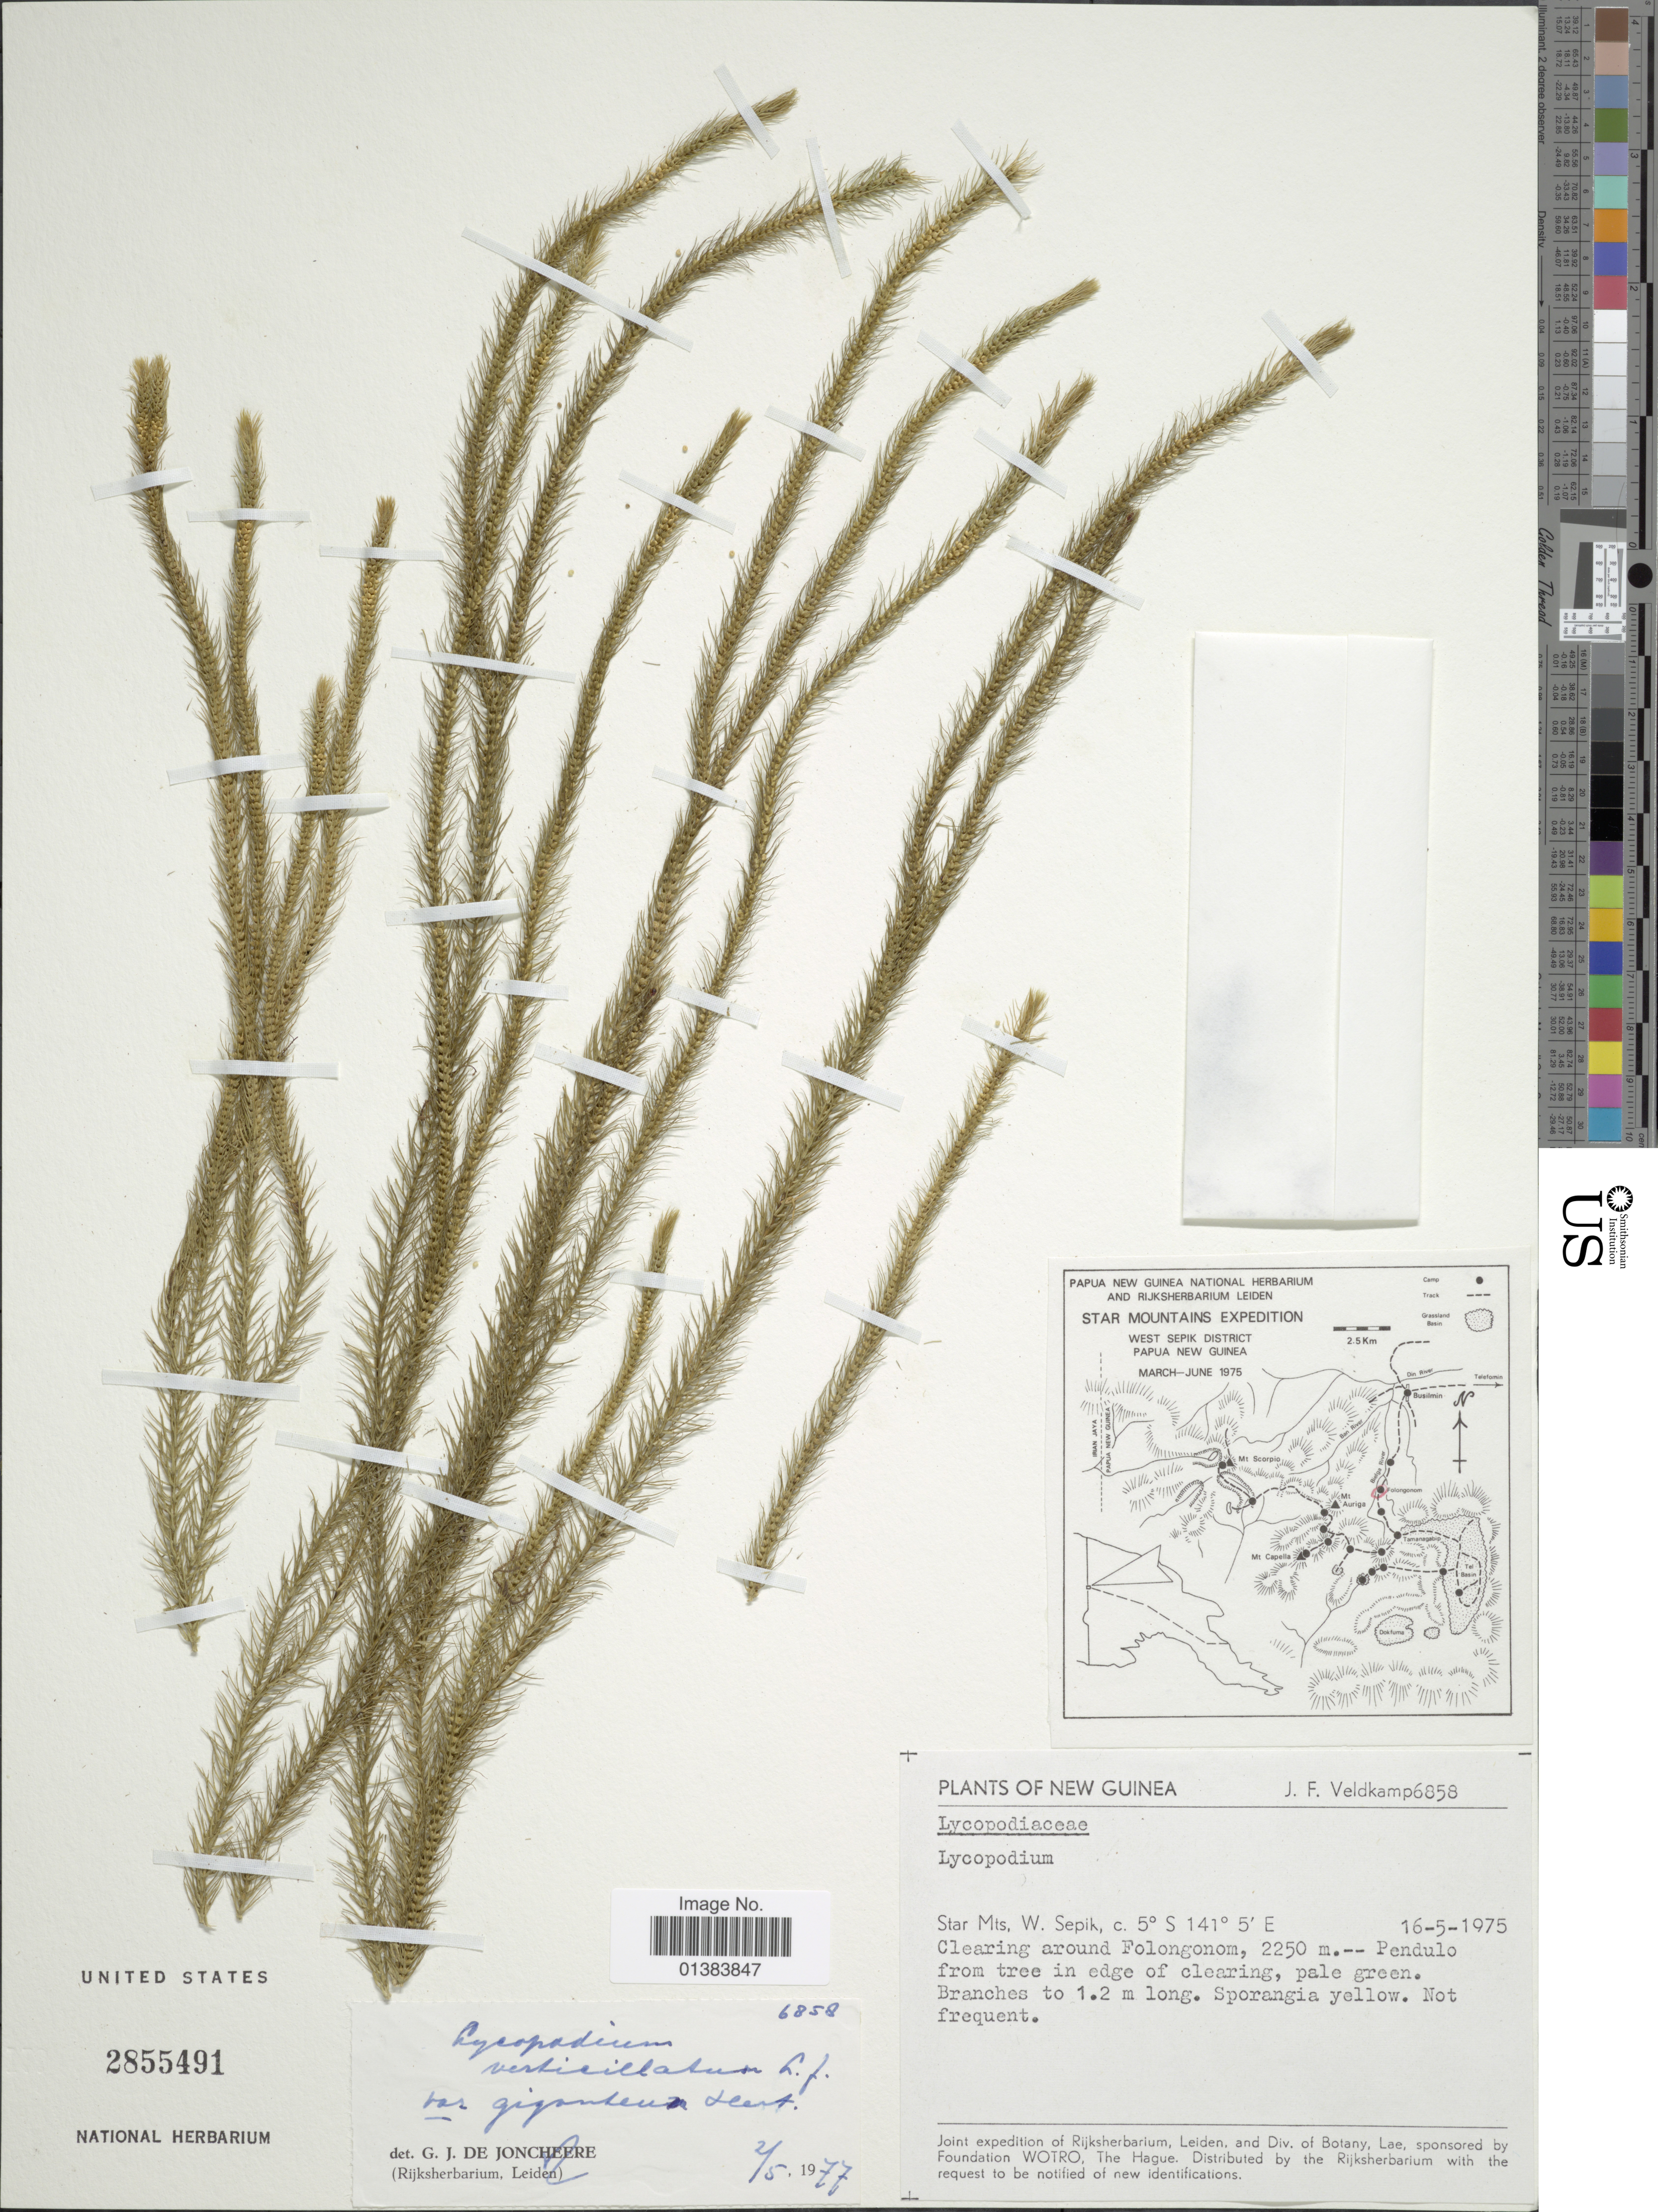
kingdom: Plantae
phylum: Tracheophyta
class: Lycopodiopsida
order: Lycopodiales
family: Lycopodiaceae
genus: Phlegmariurus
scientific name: Phlegmariurus arietis (Herter) comb. ined.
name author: (Herter)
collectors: J. F. Veldkamp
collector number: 6858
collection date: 1975-05-16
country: Papua New Guinea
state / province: Sandaun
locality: New Guinea, Star Mts, Clearing around Folongonom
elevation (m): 2250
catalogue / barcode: US 2855491